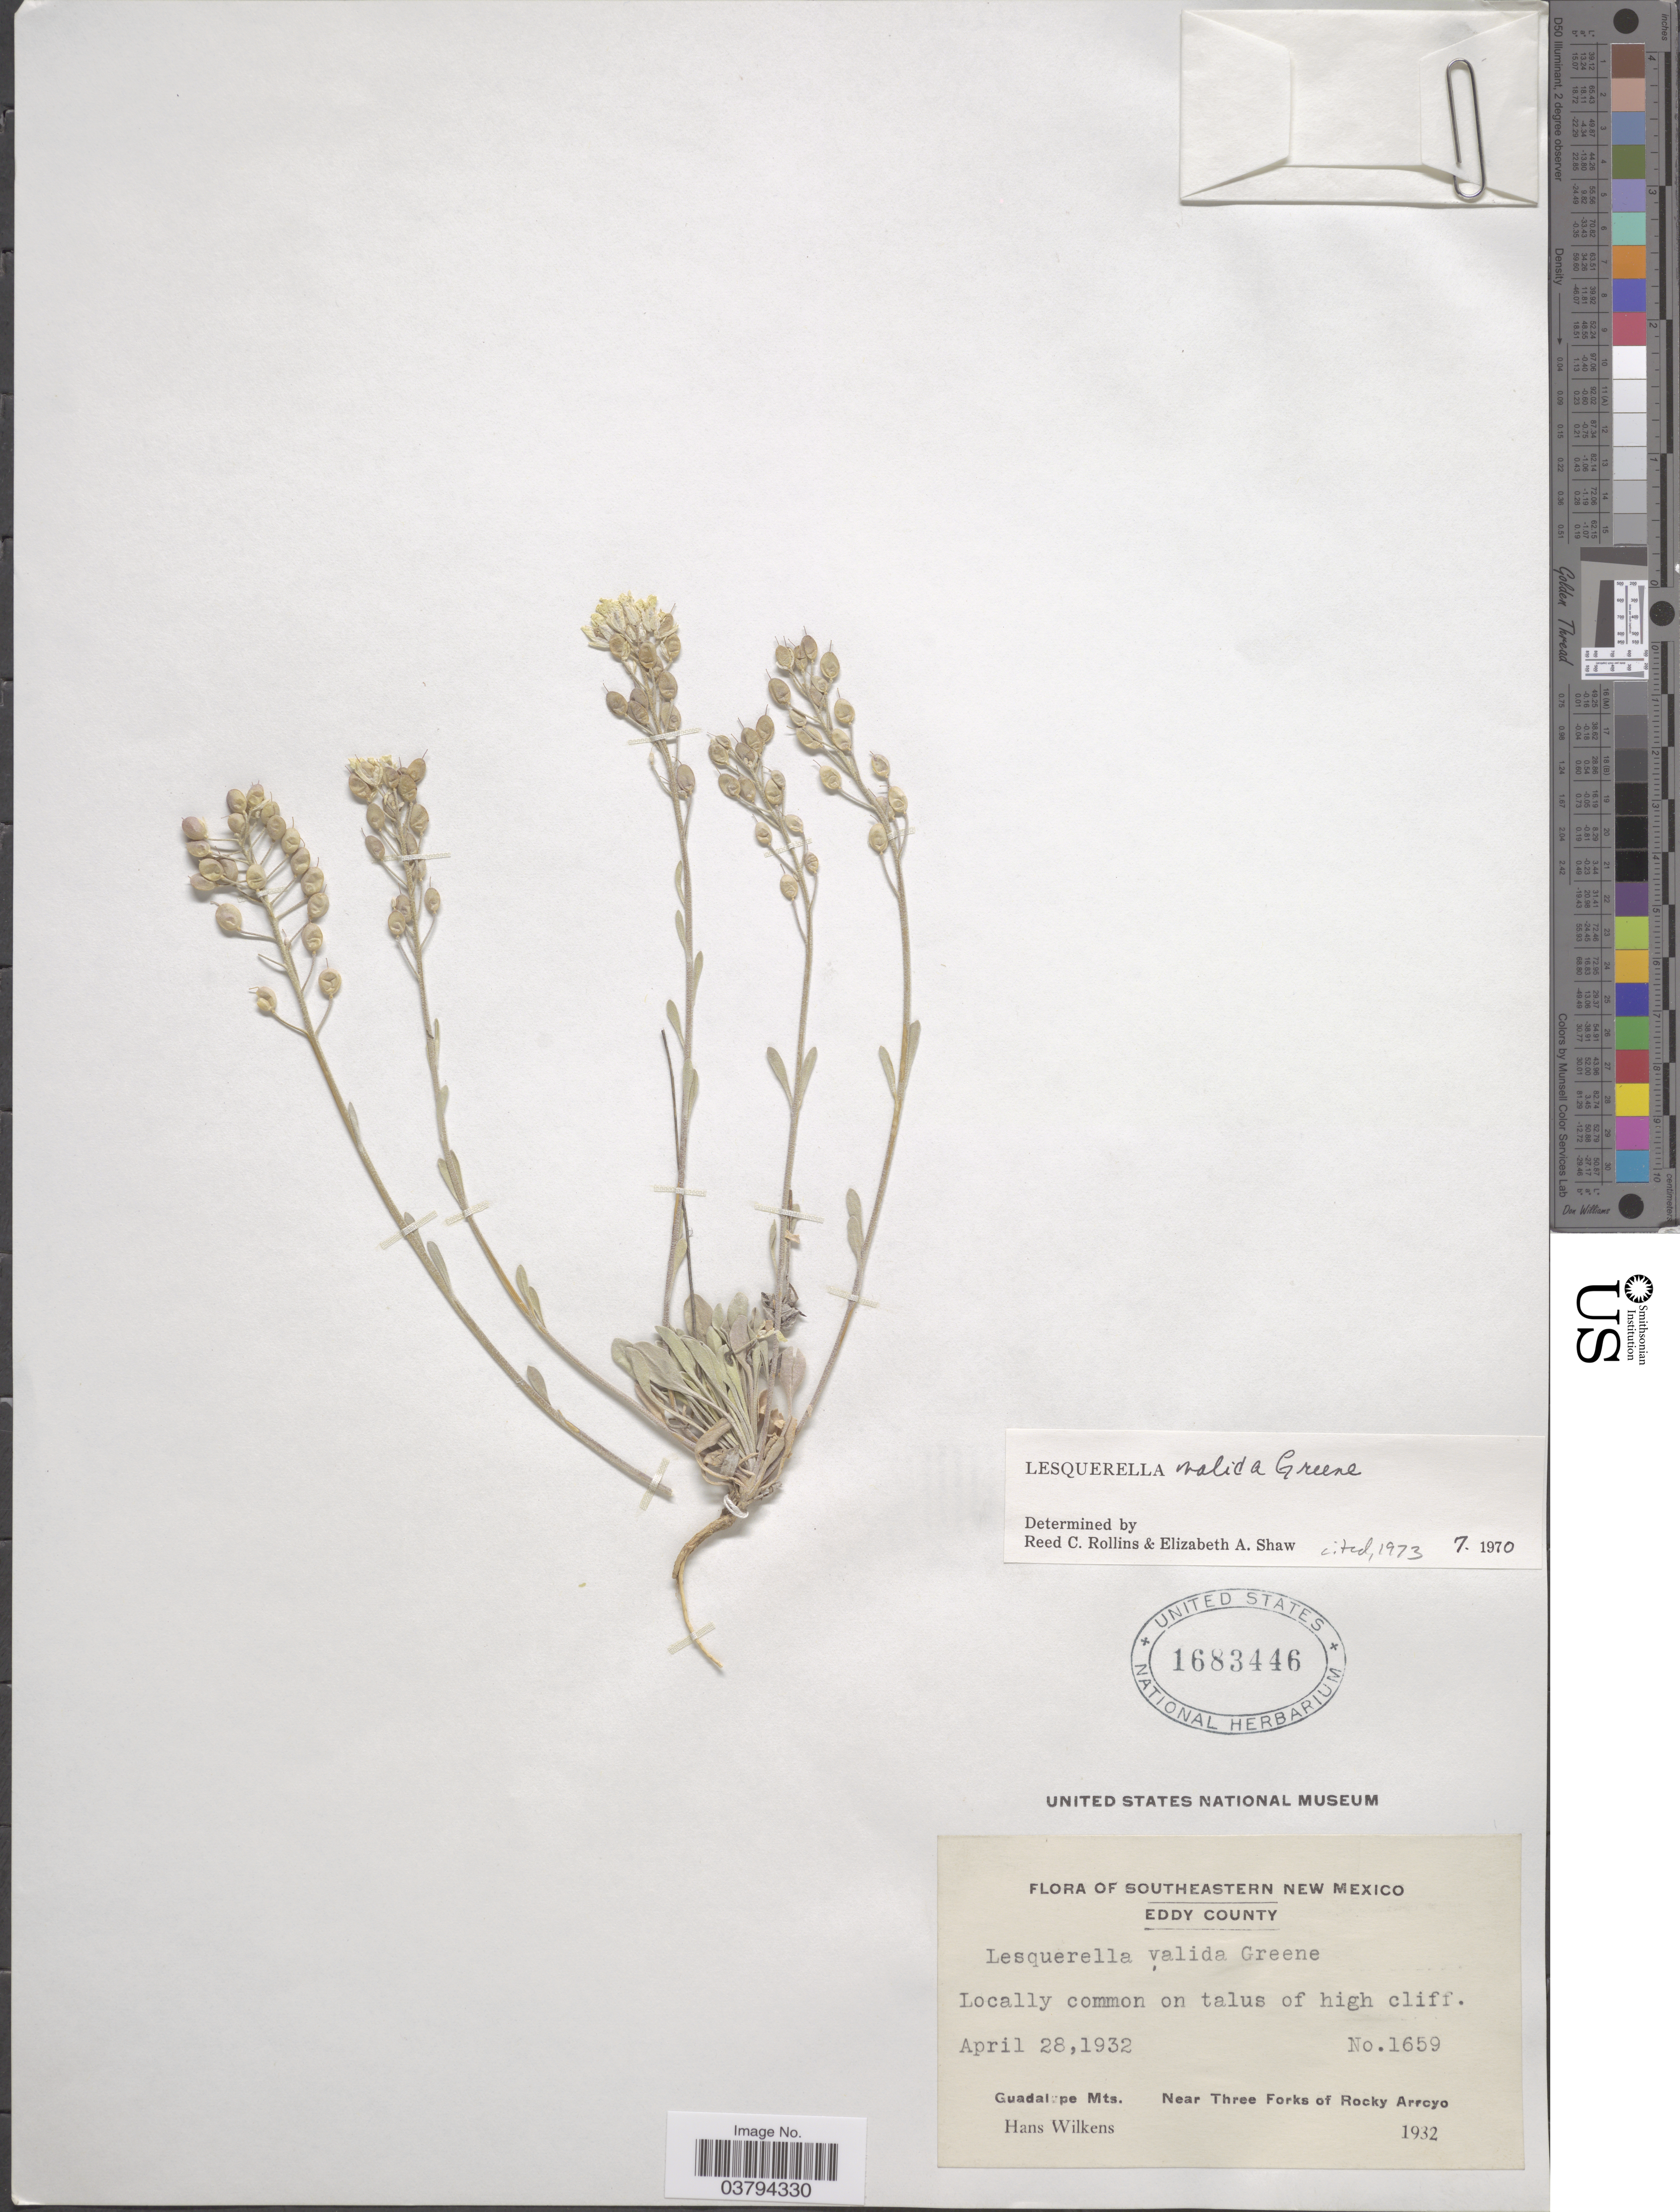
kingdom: Plantae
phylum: Tracheophyta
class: Magnoliopsida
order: Brassicales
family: Brassicaceae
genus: Lesquerella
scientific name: Lesquerella valida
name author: Greene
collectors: H. Wilkens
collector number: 1659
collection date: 1932-04-28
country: United States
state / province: New Mexico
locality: Southeastern New Mexico. Eddy County. Guadalupe Mts. Near Thre Forks of Rocky Arroyo.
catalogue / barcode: US 1683446